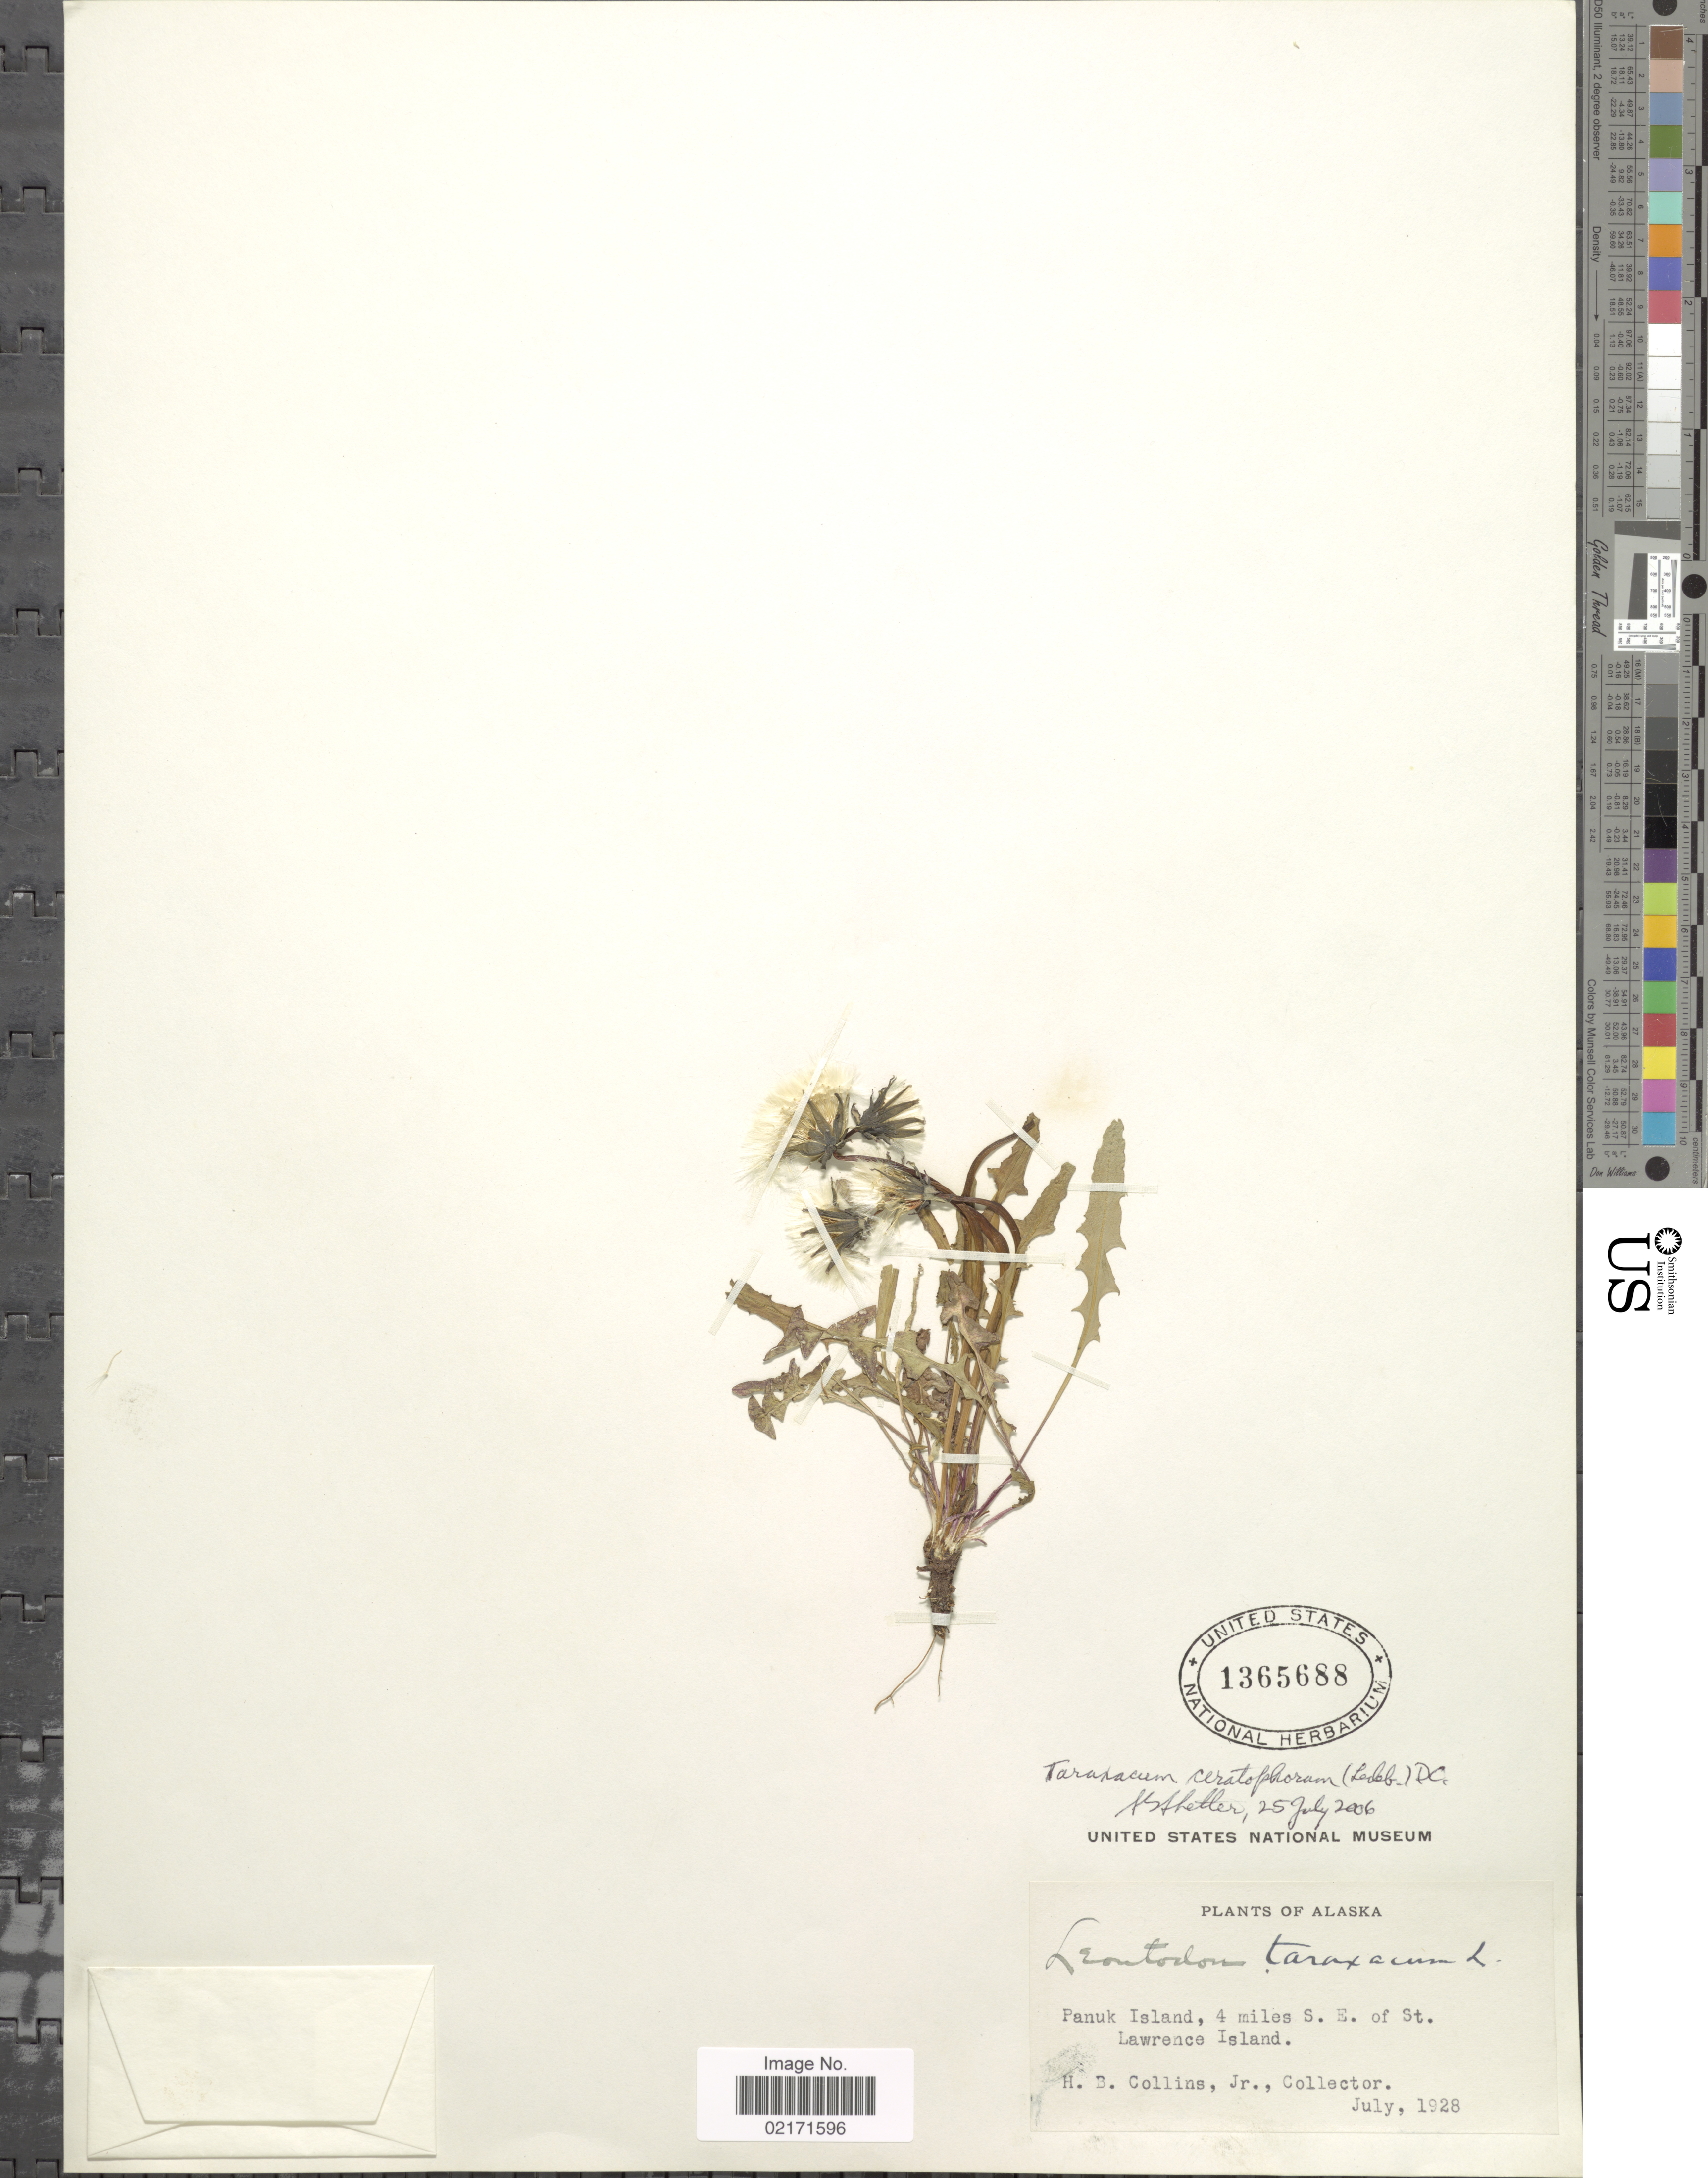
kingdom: Plantae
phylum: Tracheophyta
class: Magnoliopsida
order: Asterales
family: Asteraceae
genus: Taraxacum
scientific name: Taraxacum ceratophorum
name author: (Ledeb.) DC.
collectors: H. Collins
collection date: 1928-07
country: United States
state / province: Alaska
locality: Panuk Island, 4 miles S.E. of St. Lawrence Island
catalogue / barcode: US 1365688